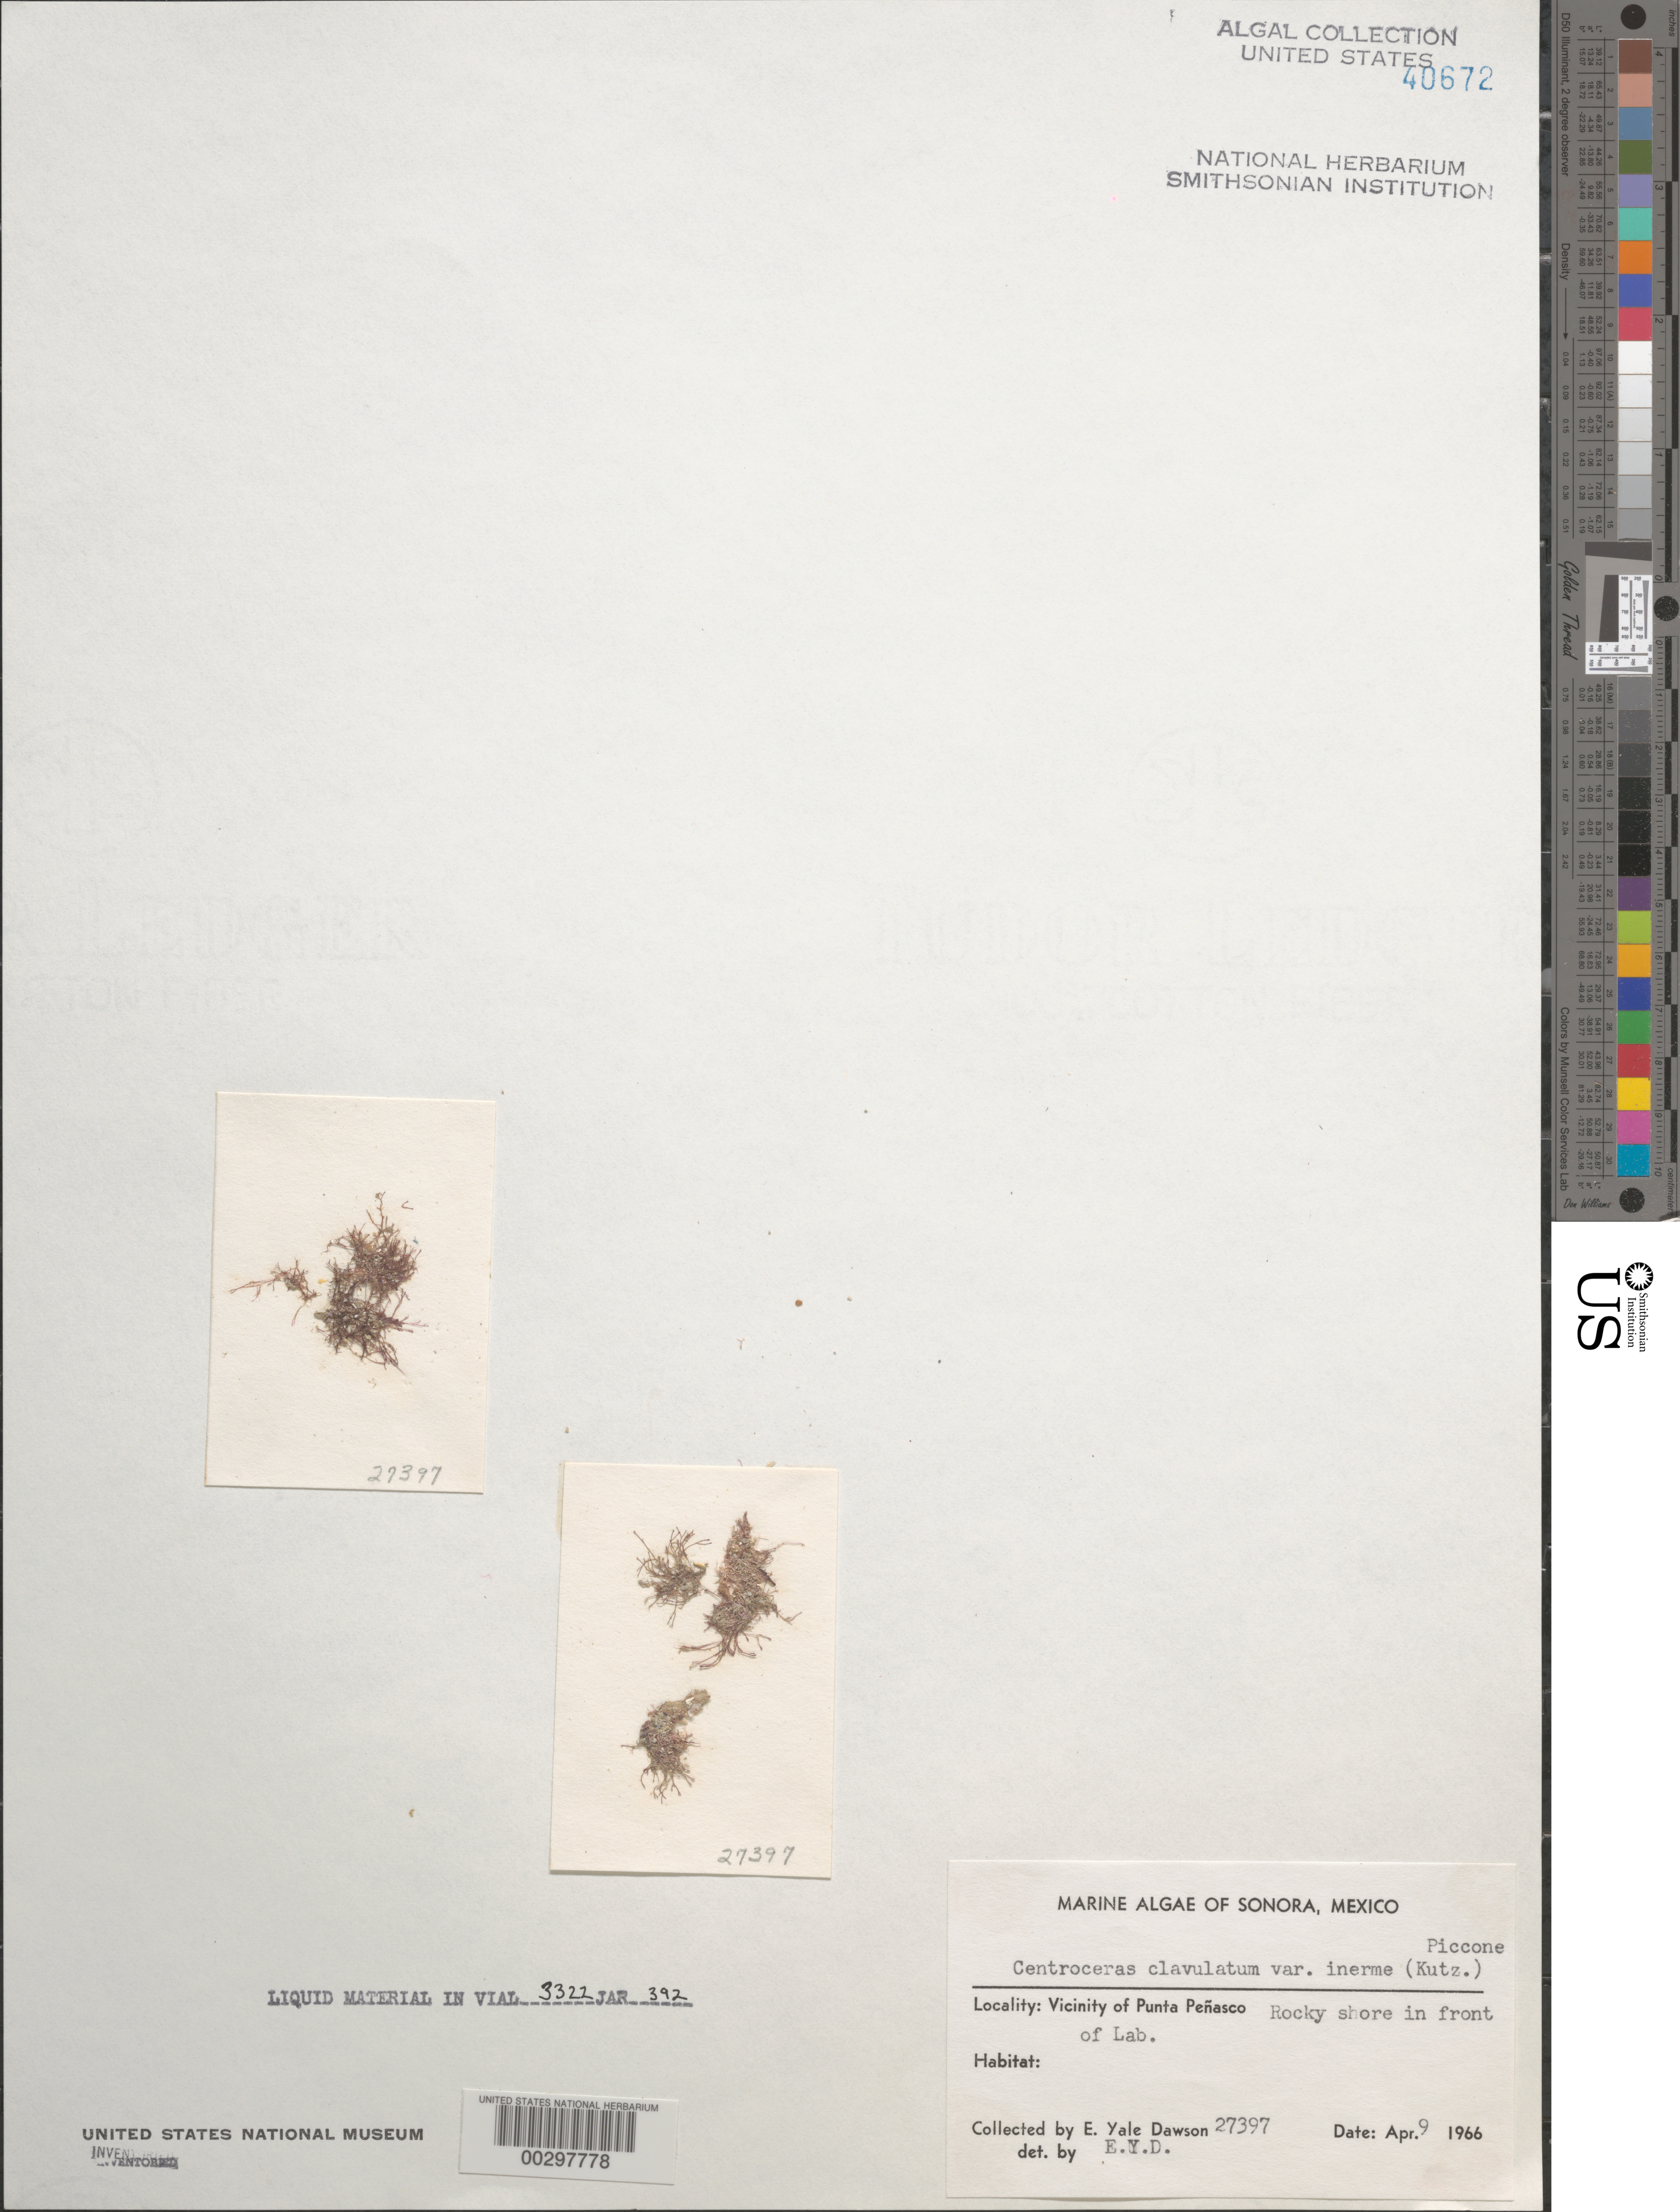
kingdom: Plantae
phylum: Rhodophyta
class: Florideophyceae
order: Ceramiales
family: Ceramiaceae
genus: Centroceras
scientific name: Centroceras clavulatum var. inerme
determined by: Dawson, E. Y.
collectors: E. Y. Dawson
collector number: EYD 27397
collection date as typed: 09 Apr 1966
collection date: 1966-04-09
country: Mexico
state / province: Sonora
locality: Marine laboratory shore, near Punta Penasco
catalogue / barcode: US 40672